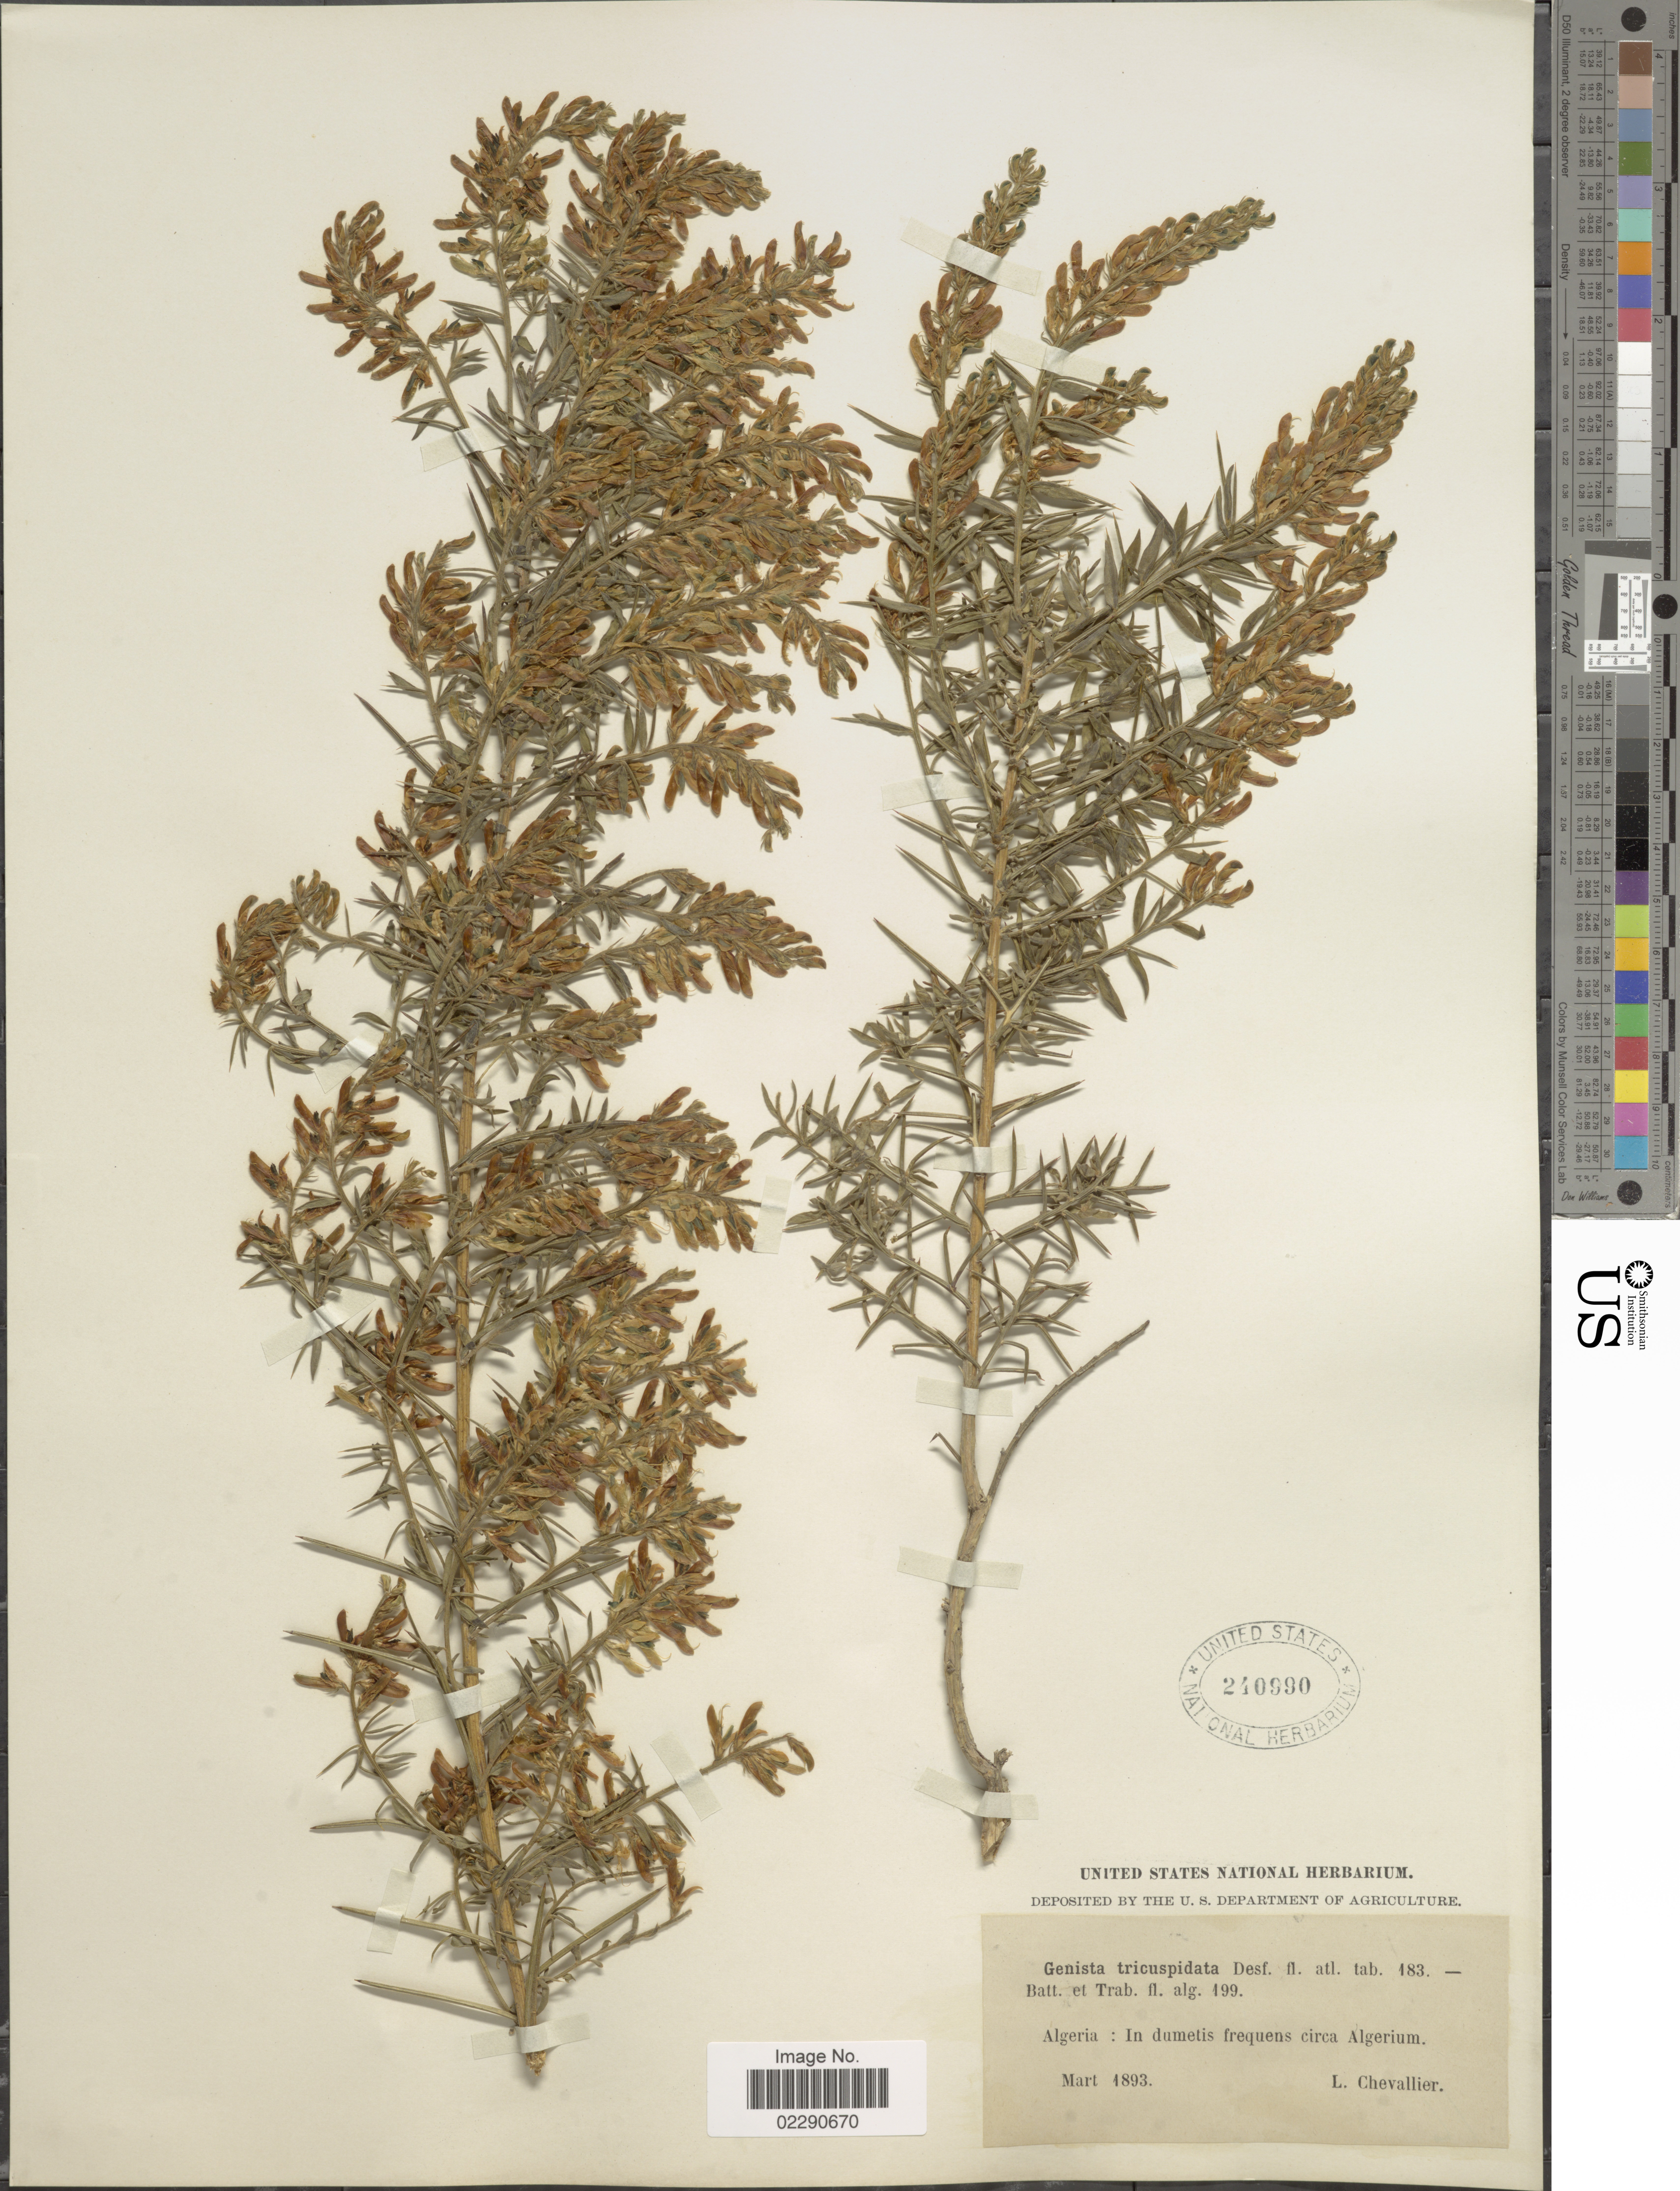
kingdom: Plantae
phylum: Tracheophyta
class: Magnoliopsida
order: Fabales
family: Fabaceae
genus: Genista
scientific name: Genista tricuspidata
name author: Desf.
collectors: L. Chevallier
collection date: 1893-03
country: Algeria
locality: Circa Algerium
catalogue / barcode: US 240990